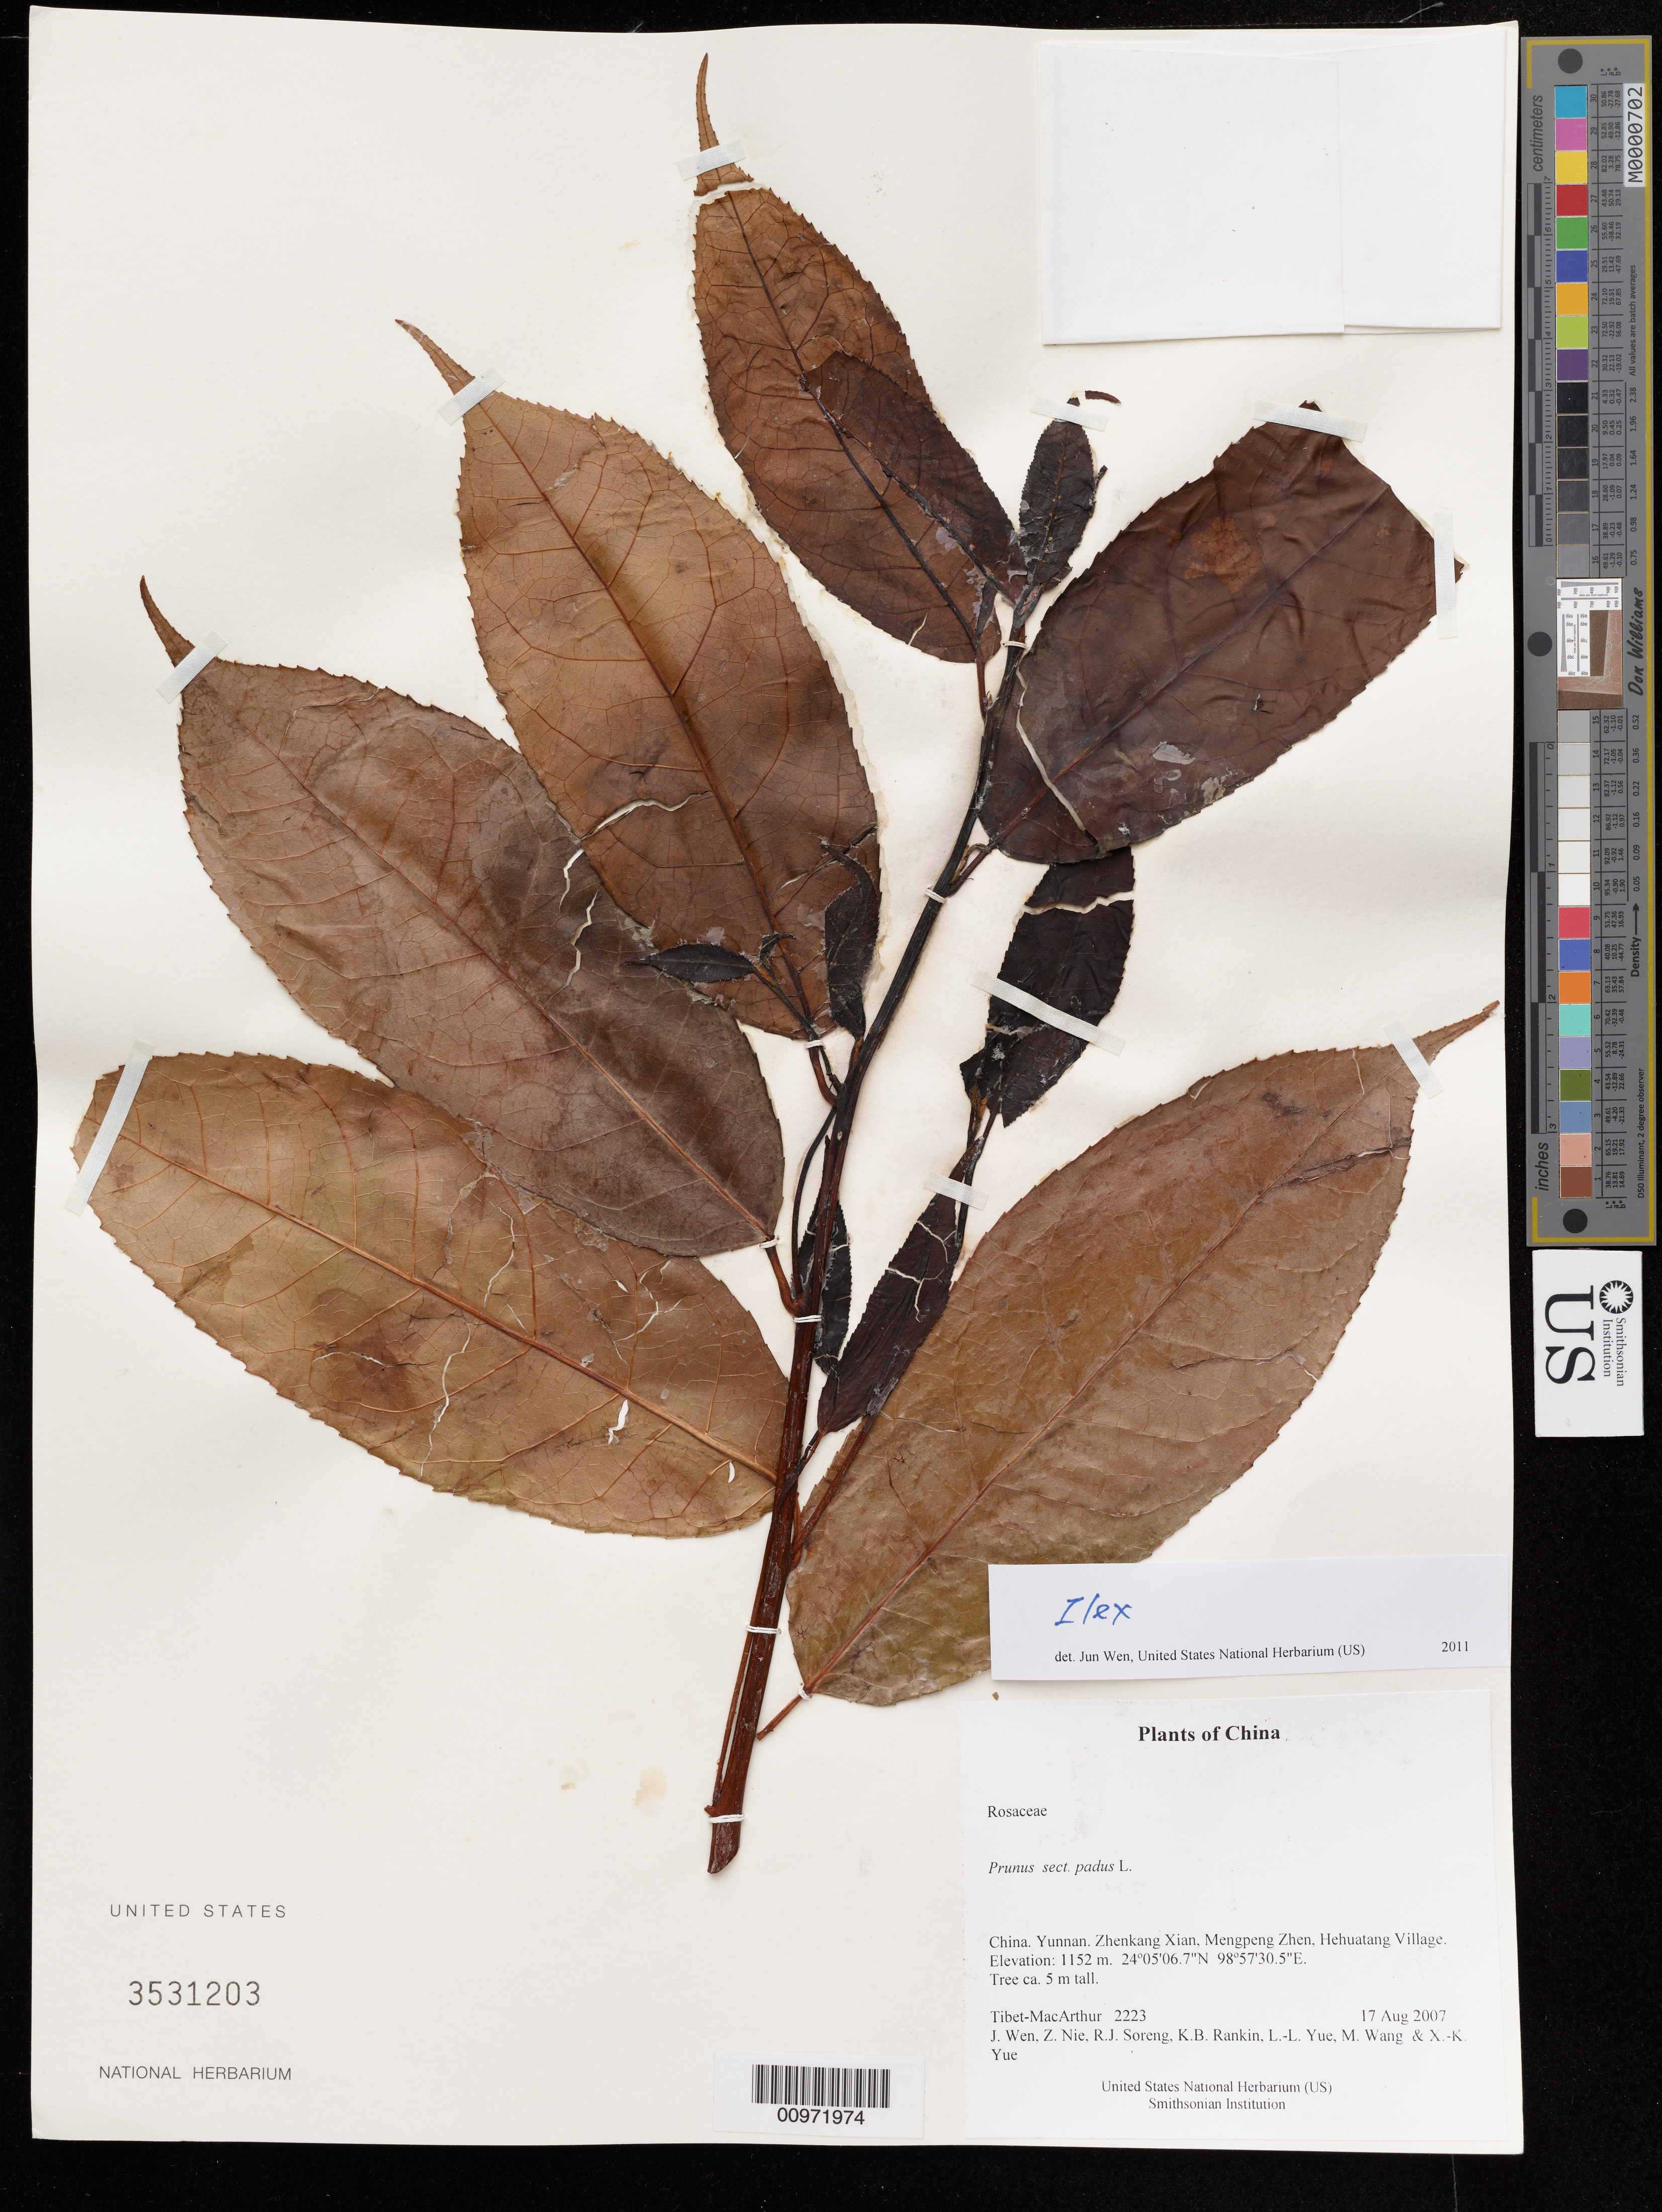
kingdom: Plantae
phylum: Tracheophyta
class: Magnoliopsida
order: Aquifoliales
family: Aquifoliaceae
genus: Ilex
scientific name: Ilex sp. a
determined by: Wen, Jun, (BOT), Smithsonian Institution - National Museum of Natural History (UNITED STATES)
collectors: Tibet-MacArthur, J. Wen, Z. Nie, R. J. Soreng, K. Rankin, L. Yue, M. Wang & X. Yue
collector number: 2223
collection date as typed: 17 Aug 2007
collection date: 2007-08-17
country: China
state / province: Yunnan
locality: Zhenkang Xian, Mengpeng Zhen, Hehuatang Village.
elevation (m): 1152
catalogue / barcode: US 3531203